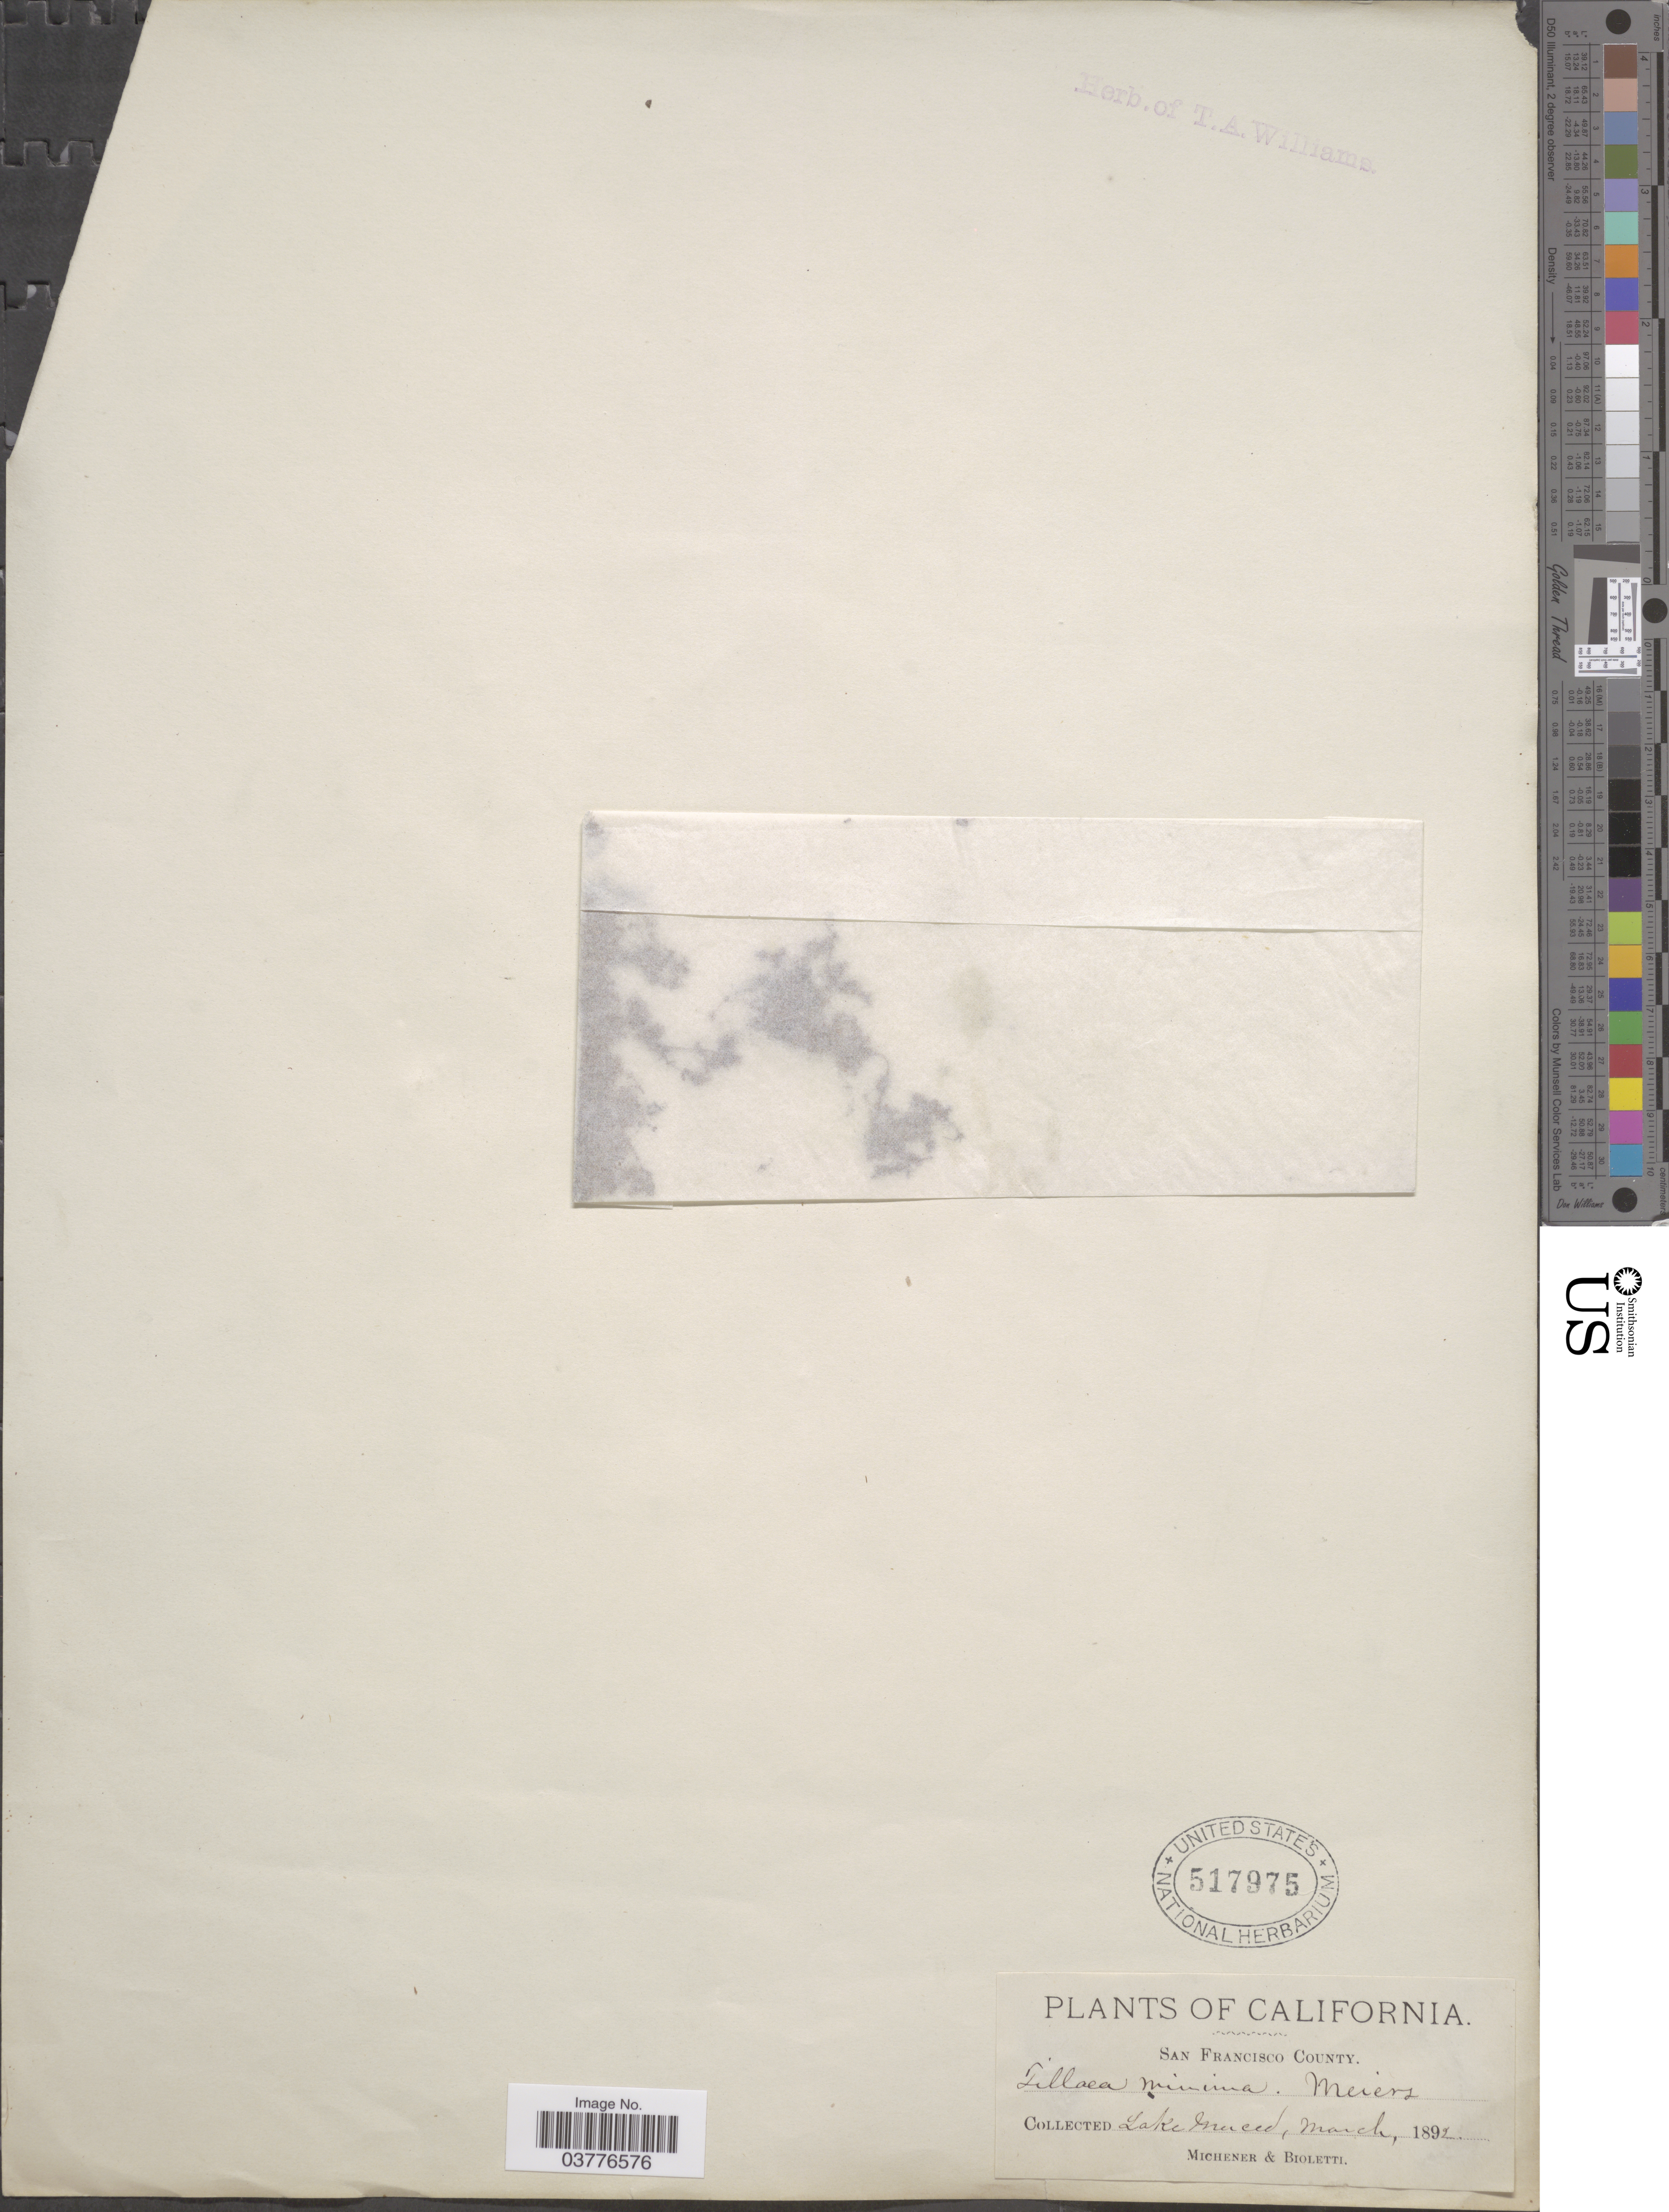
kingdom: Plantae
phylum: Tracheophyta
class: Magnoliopsida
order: Saxifragales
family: Crassulaceae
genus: Crassula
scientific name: Crassula connata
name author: (Ruiz & Pav.) A. Berger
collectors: -. Michener & -- Bioletti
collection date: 1892-03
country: United States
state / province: California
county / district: San Francisco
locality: San Francisco County. Lake Merced.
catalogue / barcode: US 517975